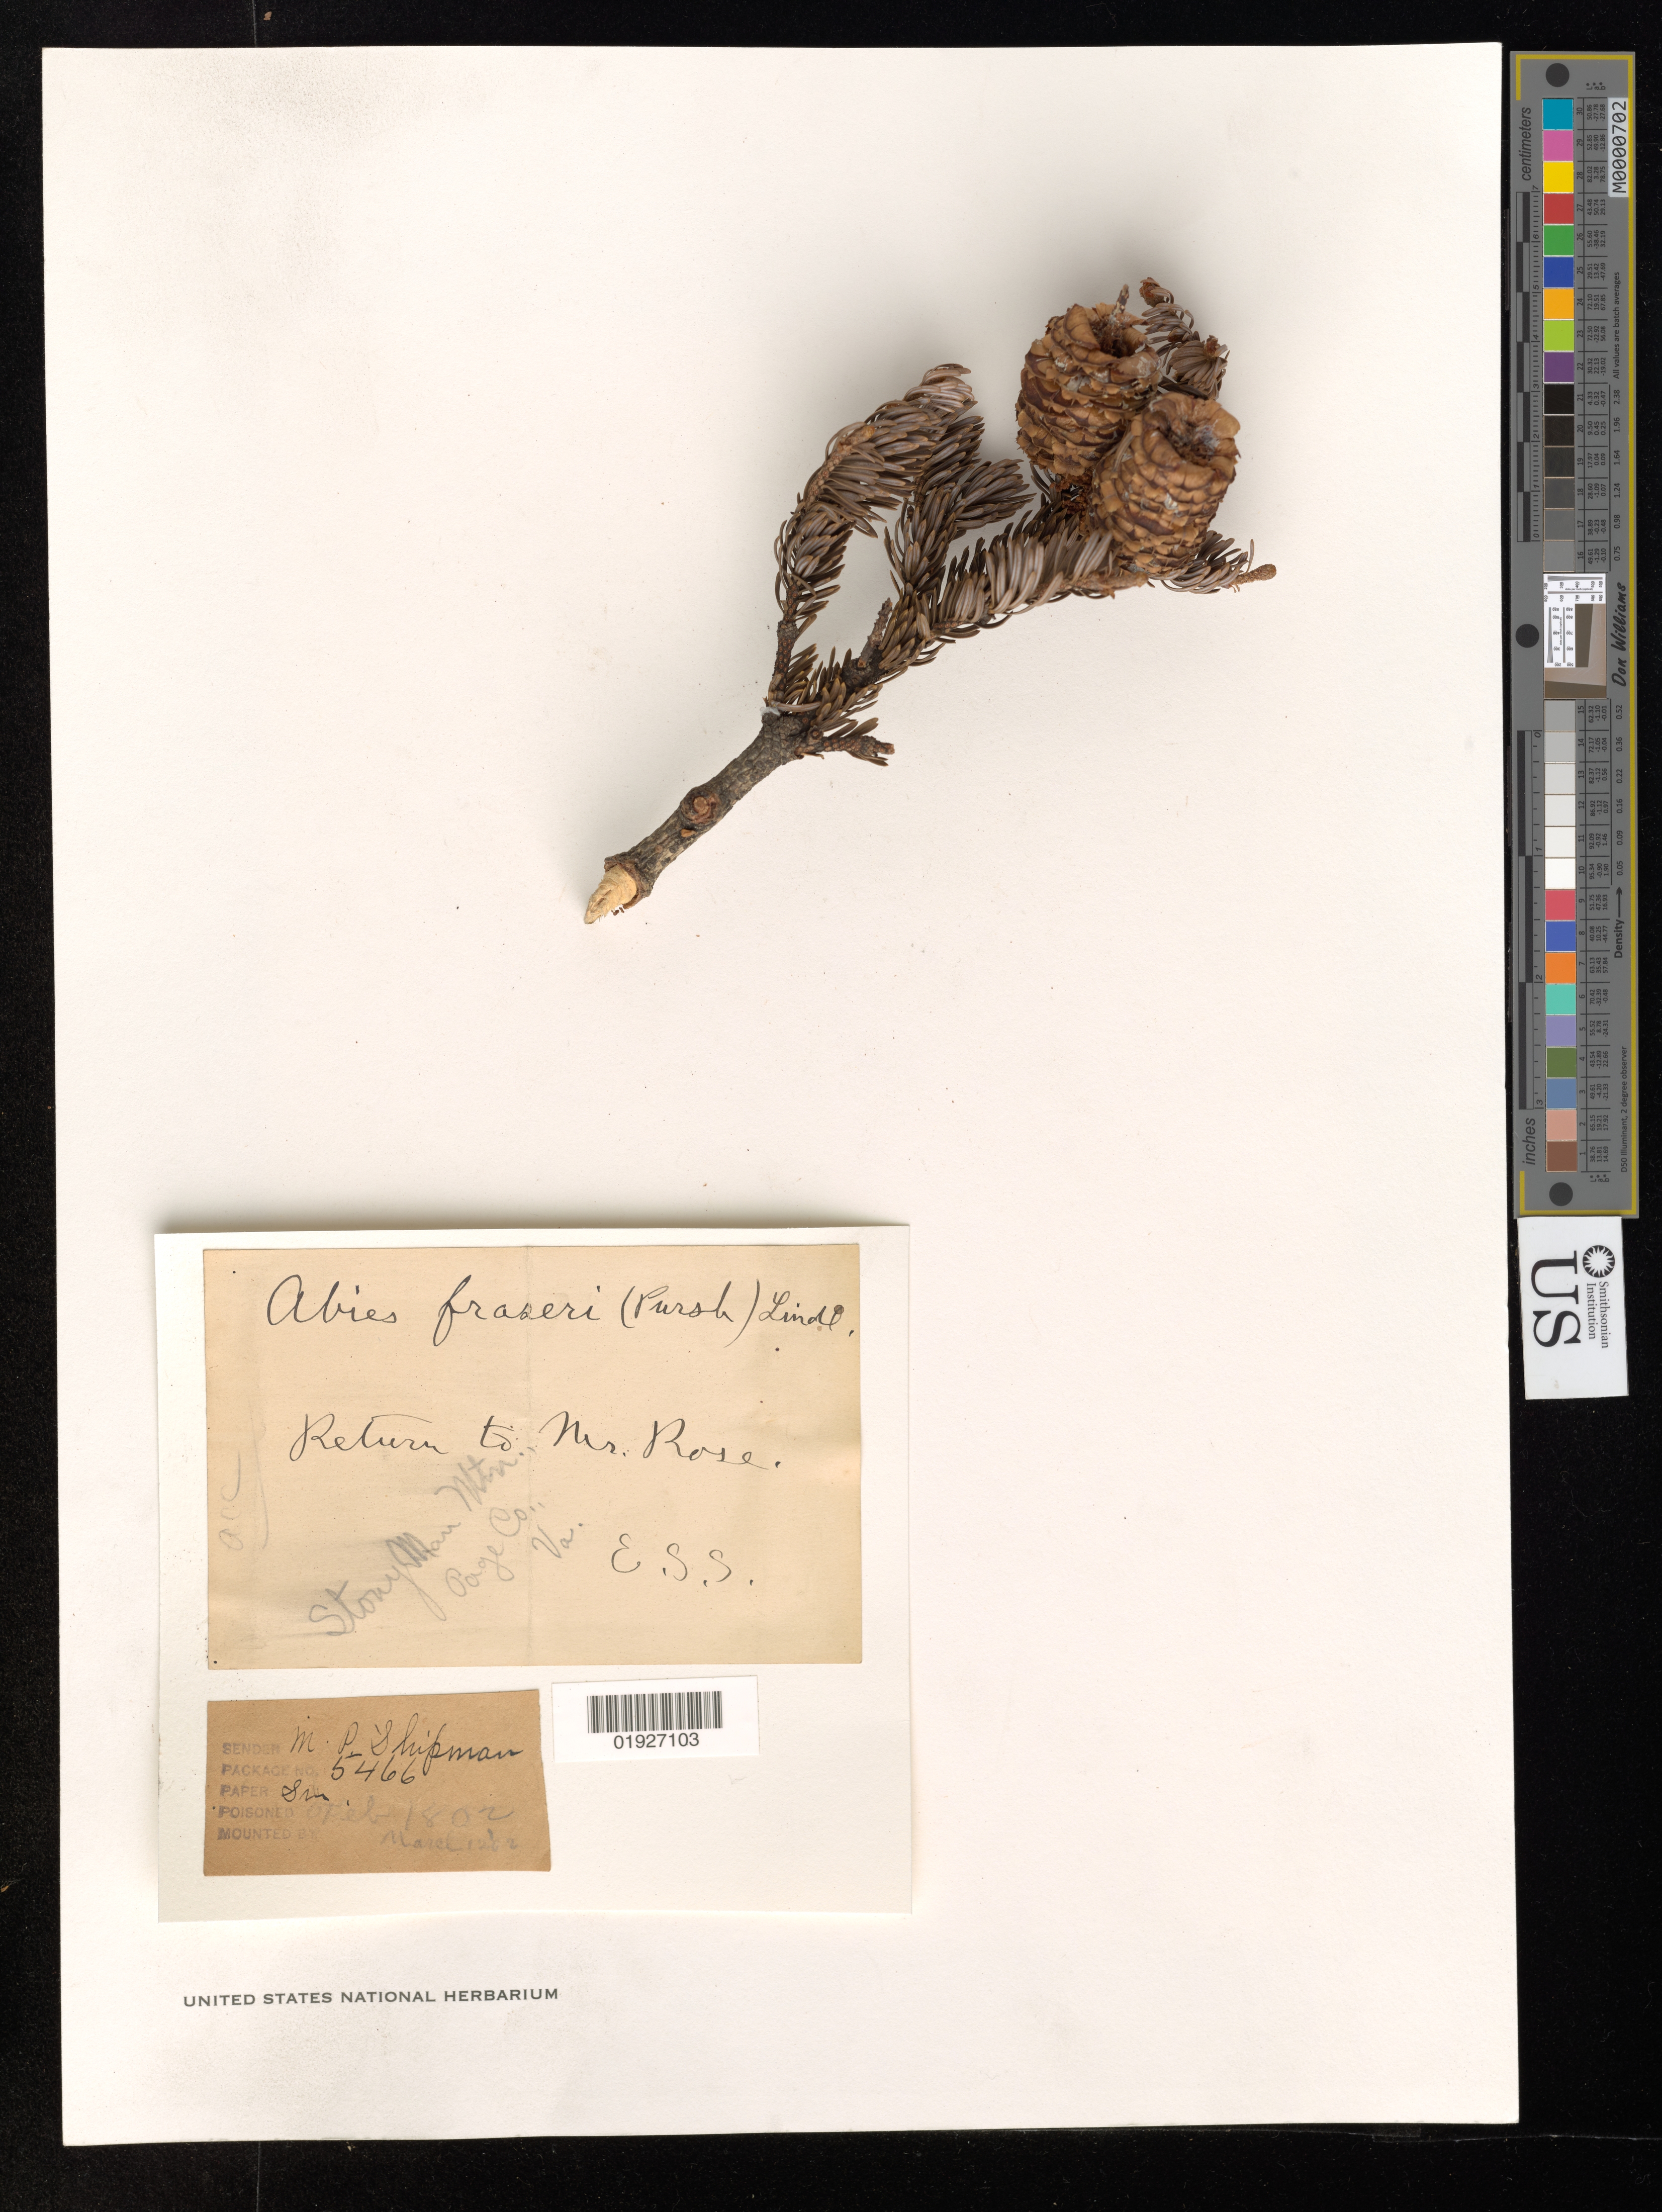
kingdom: Plantae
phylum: Tracheophyta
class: Pinopsida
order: Pinales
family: Pinaceae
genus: Abies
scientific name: Abies fraseri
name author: (Pursh) Poir.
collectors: E. Steele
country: United States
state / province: Virginia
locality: Stony Man Mt.